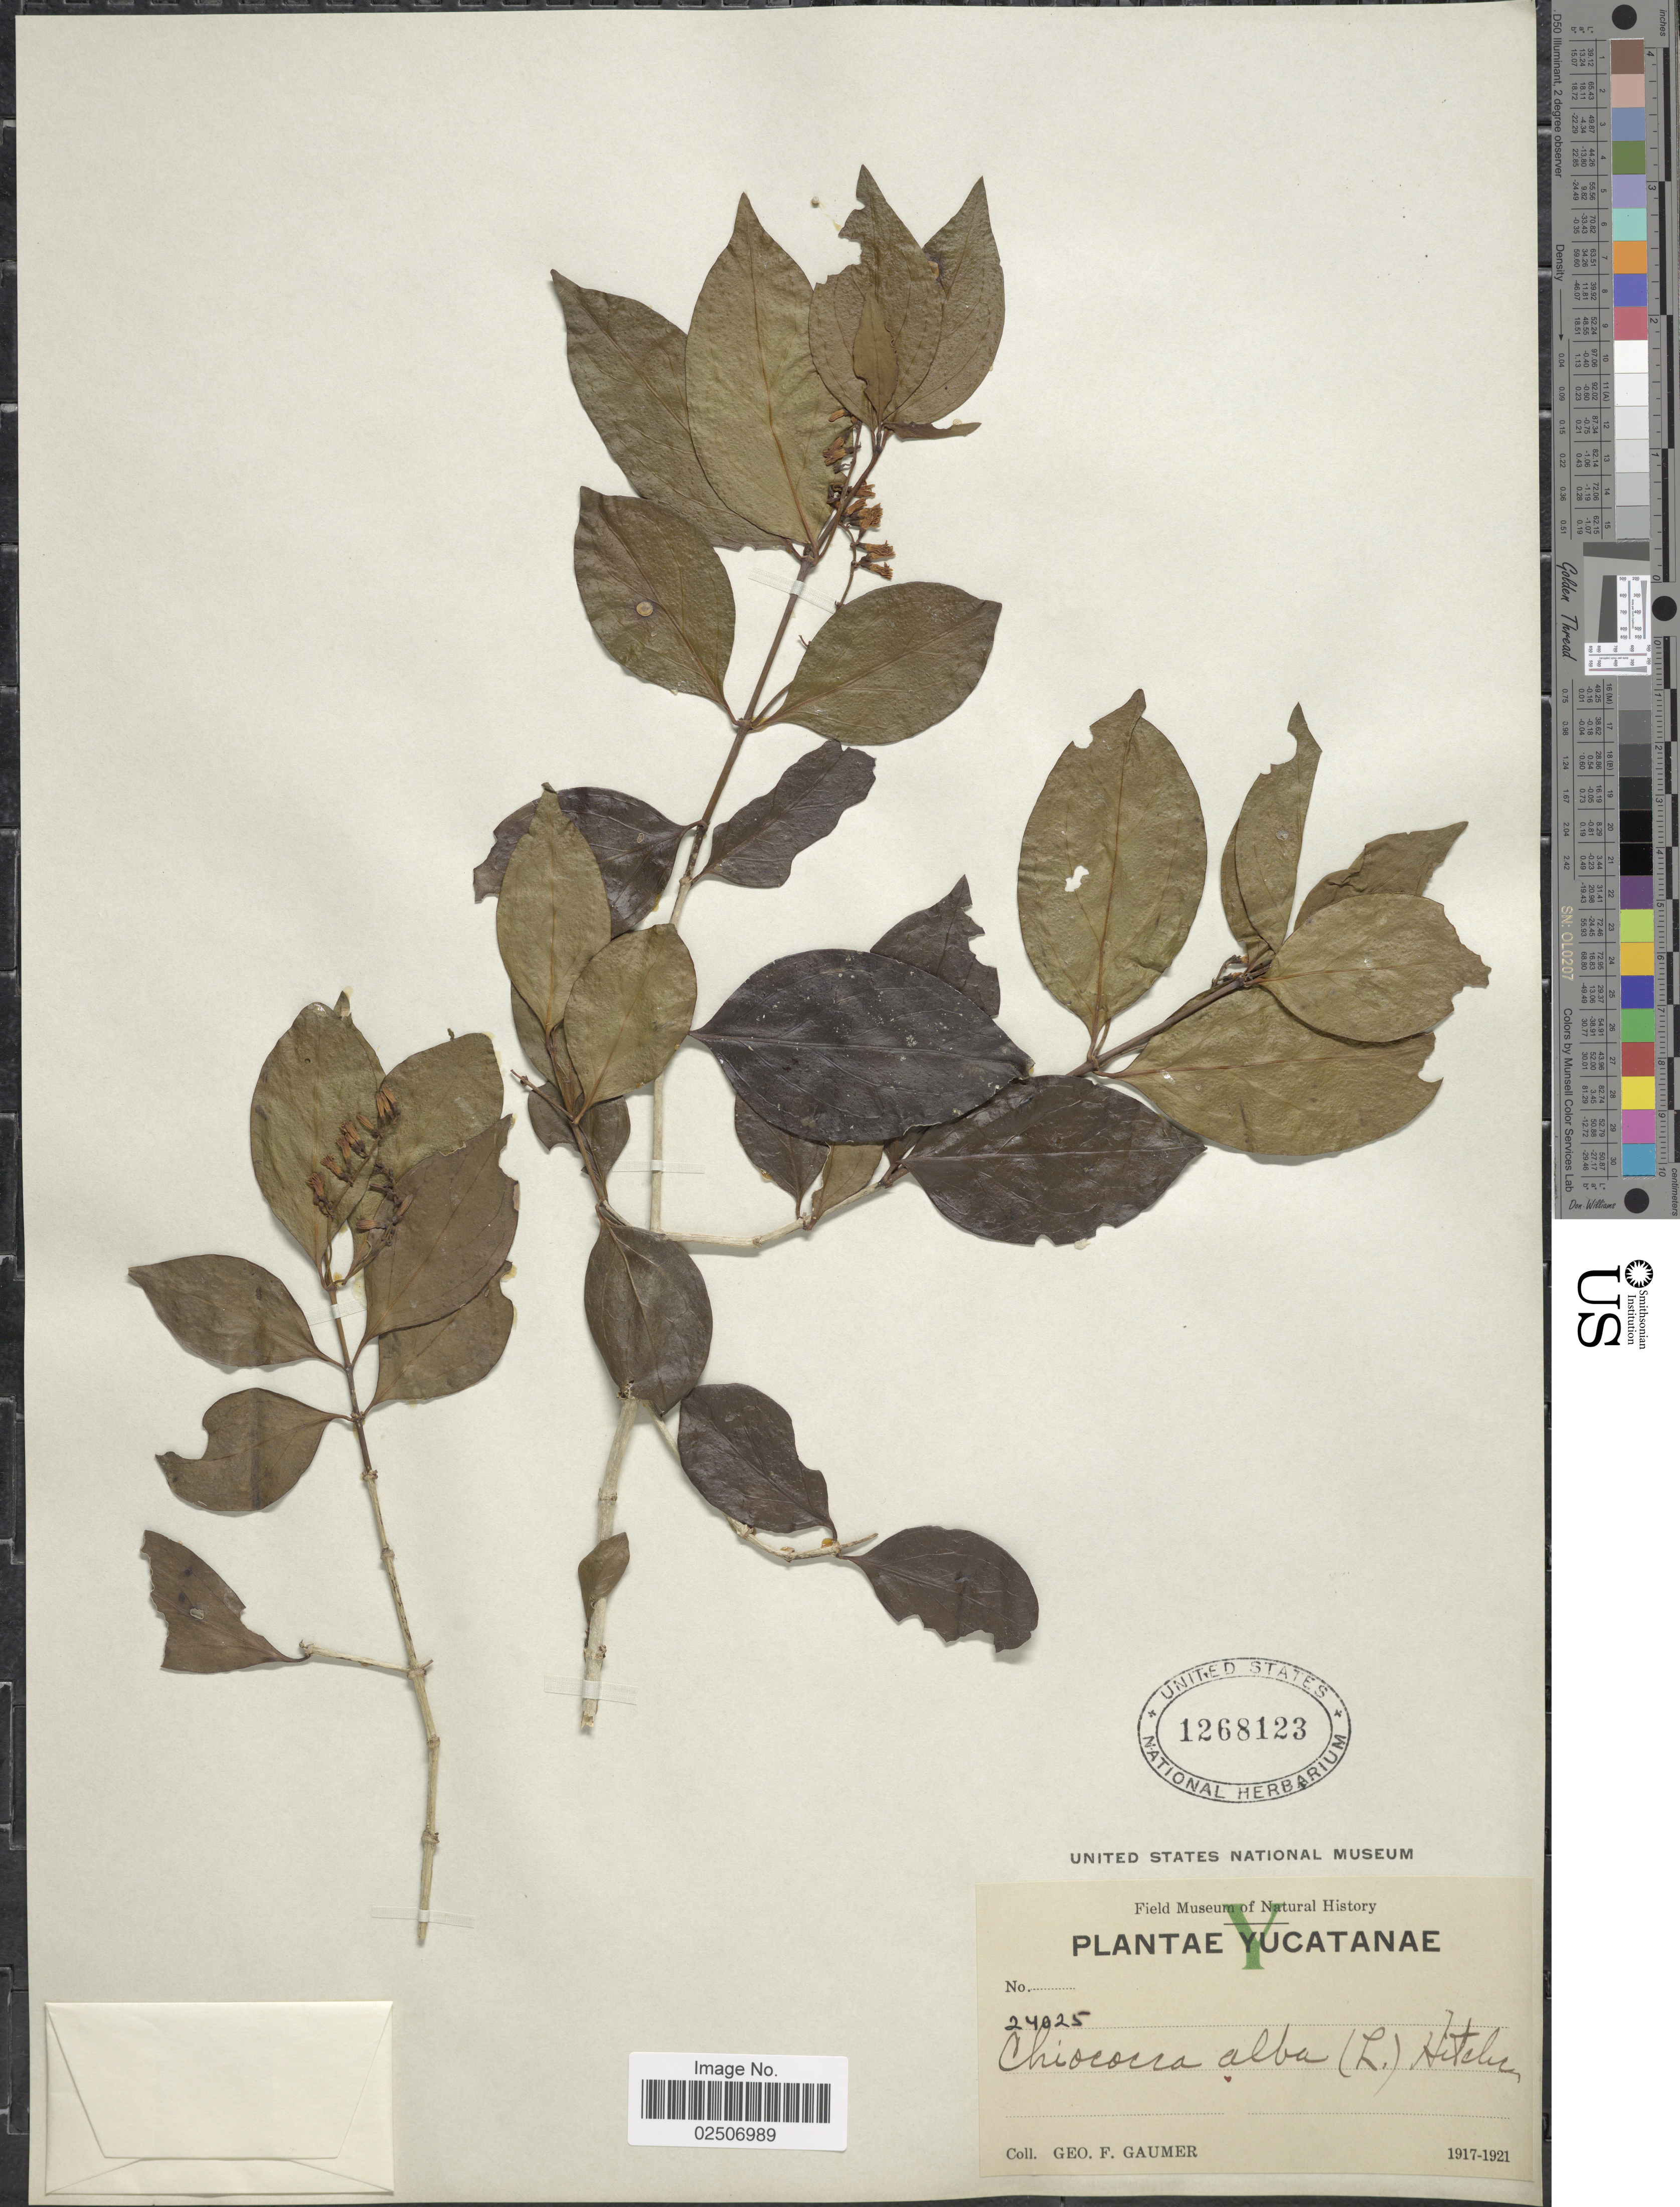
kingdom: Plantae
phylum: Tracheophyta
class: Magnoliopsida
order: Gentianales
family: Rubiaceae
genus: Chiococca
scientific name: Chiococca alba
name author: (L.) Hitchc.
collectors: G. F. Gaumer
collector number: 24025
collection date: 1917/1921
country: Mexico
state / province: Yucatán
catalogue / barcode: US 1268123